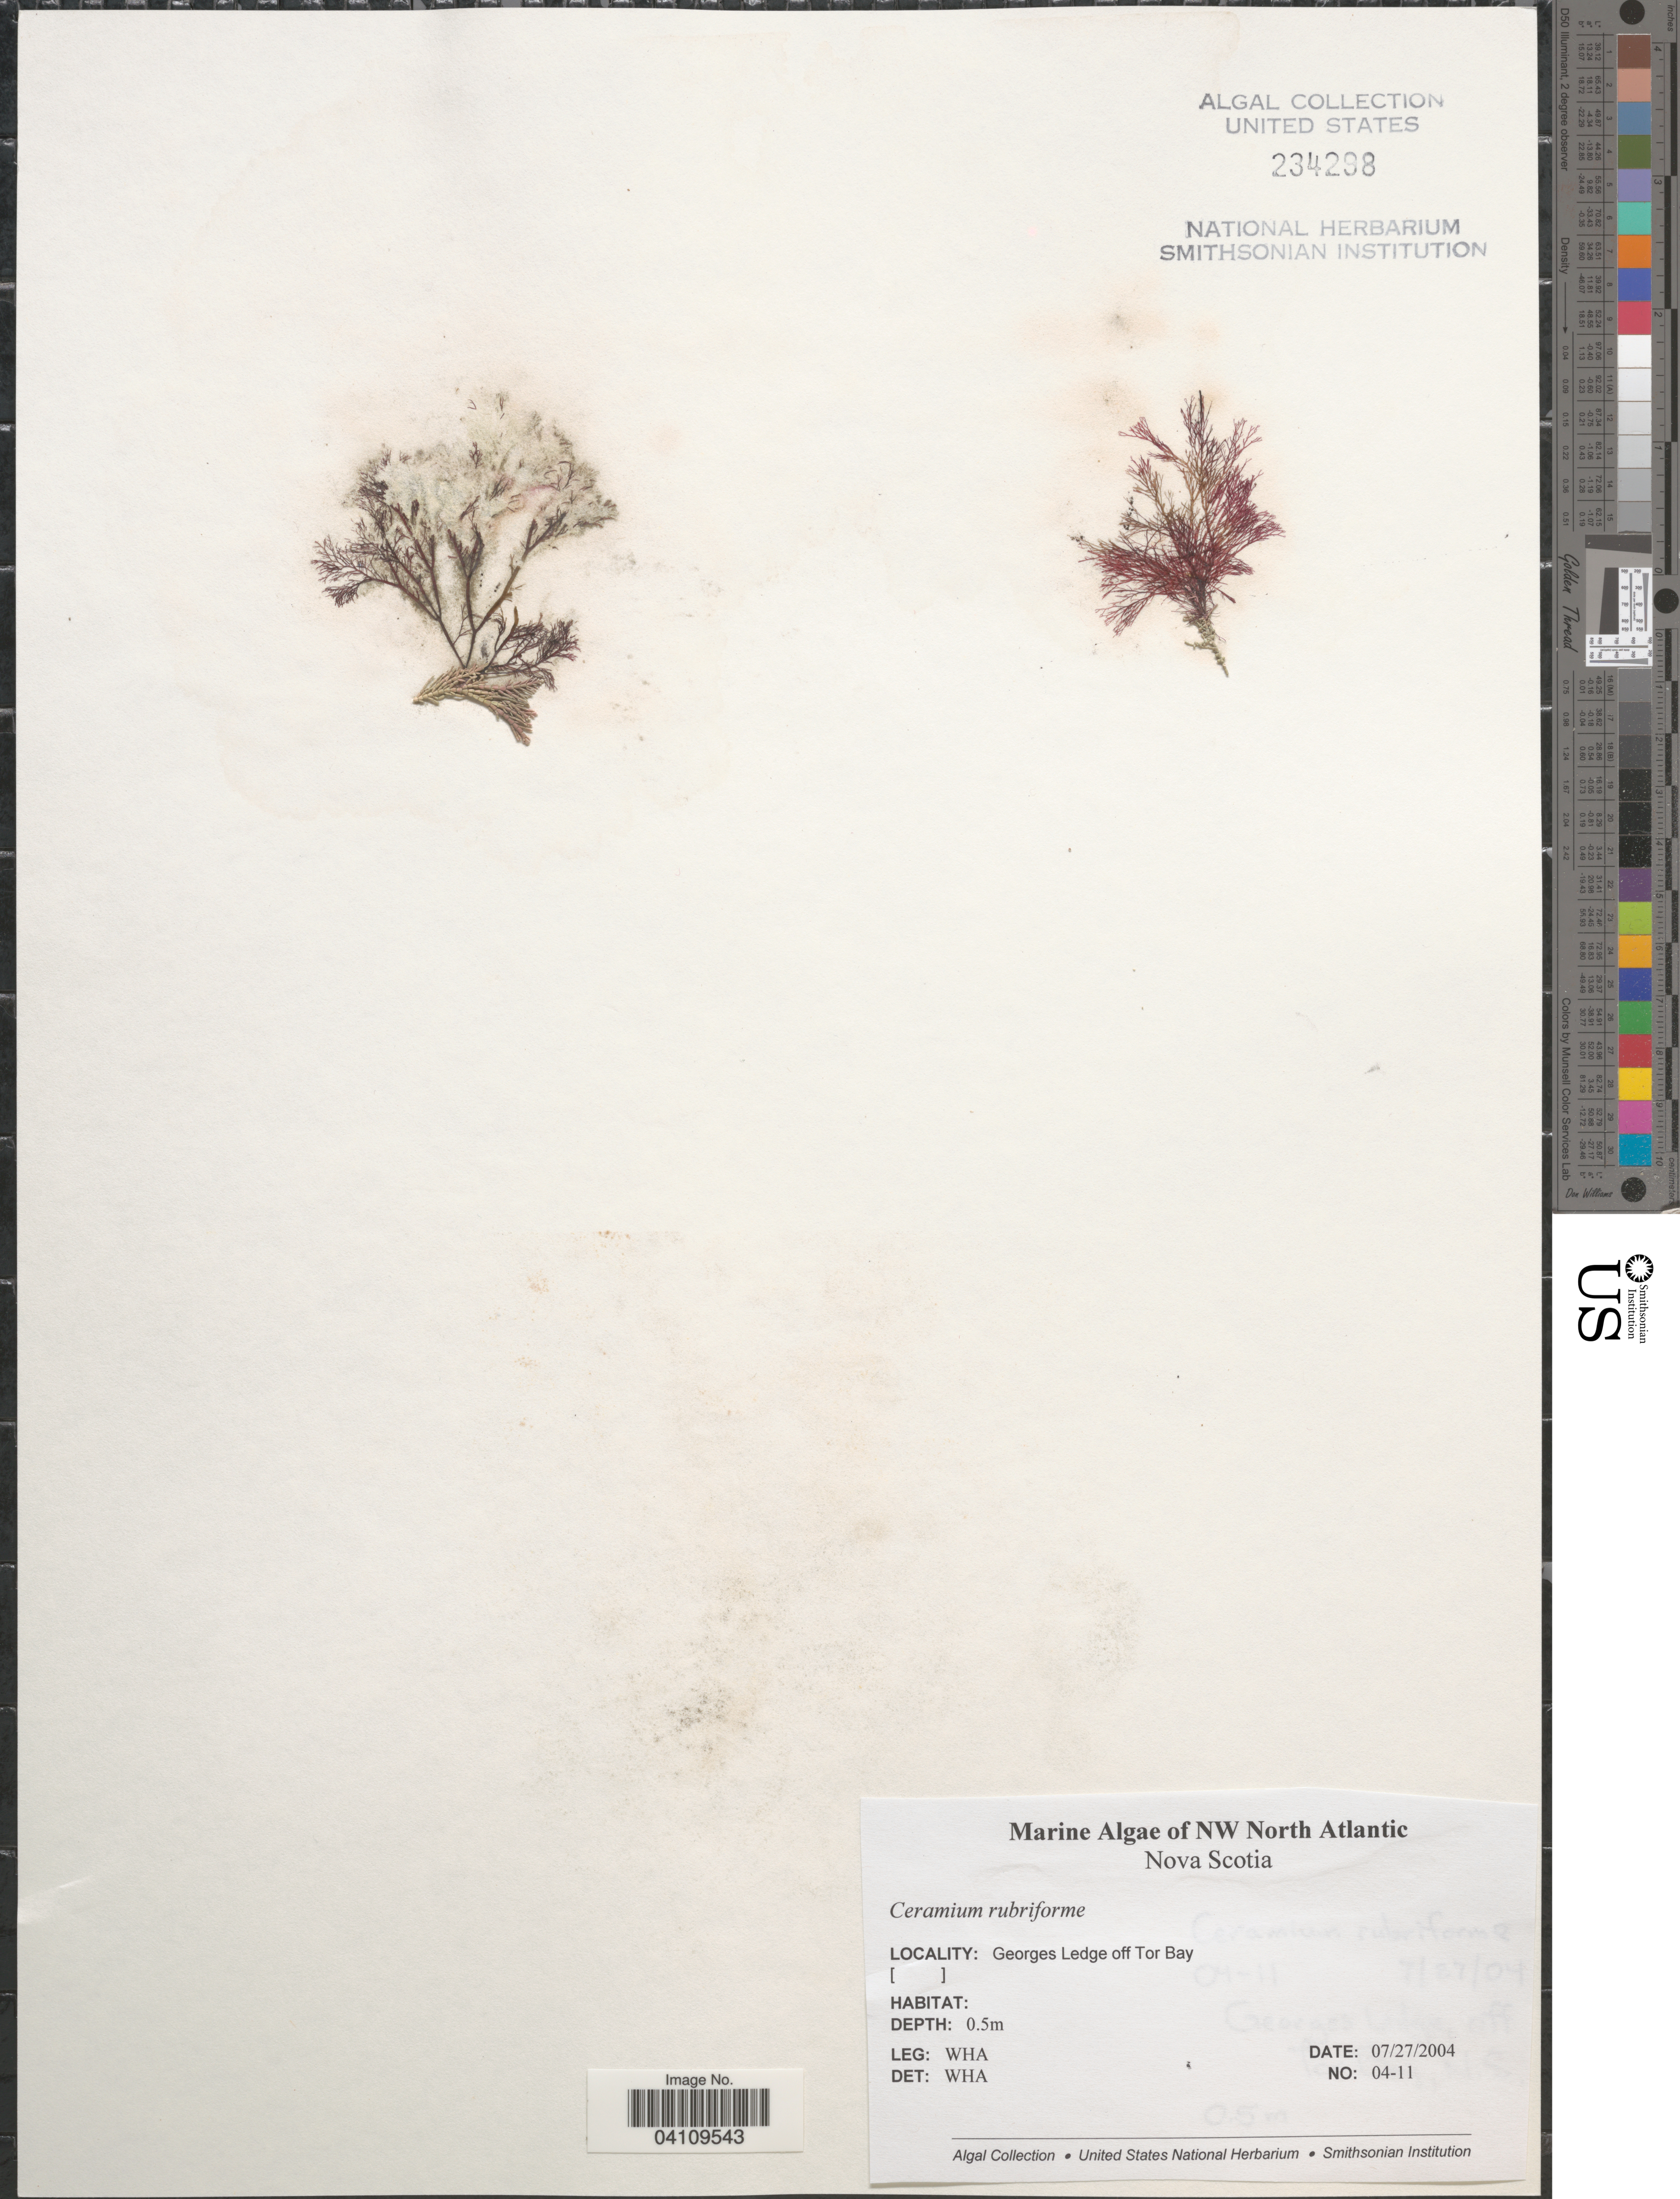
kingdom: Plantae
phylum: Rhodophyta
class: Florideophyceae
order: Ceramiales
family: Ceramiaceae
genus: Ceramium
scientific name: Ceramium arborescens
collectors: W. H. Adey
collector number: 04-11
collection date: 2004-07-27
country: Canada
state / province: Nova Scotia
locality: NW North Atlantic. Georges Ledges off Tor Bay.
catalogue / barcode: US 234298